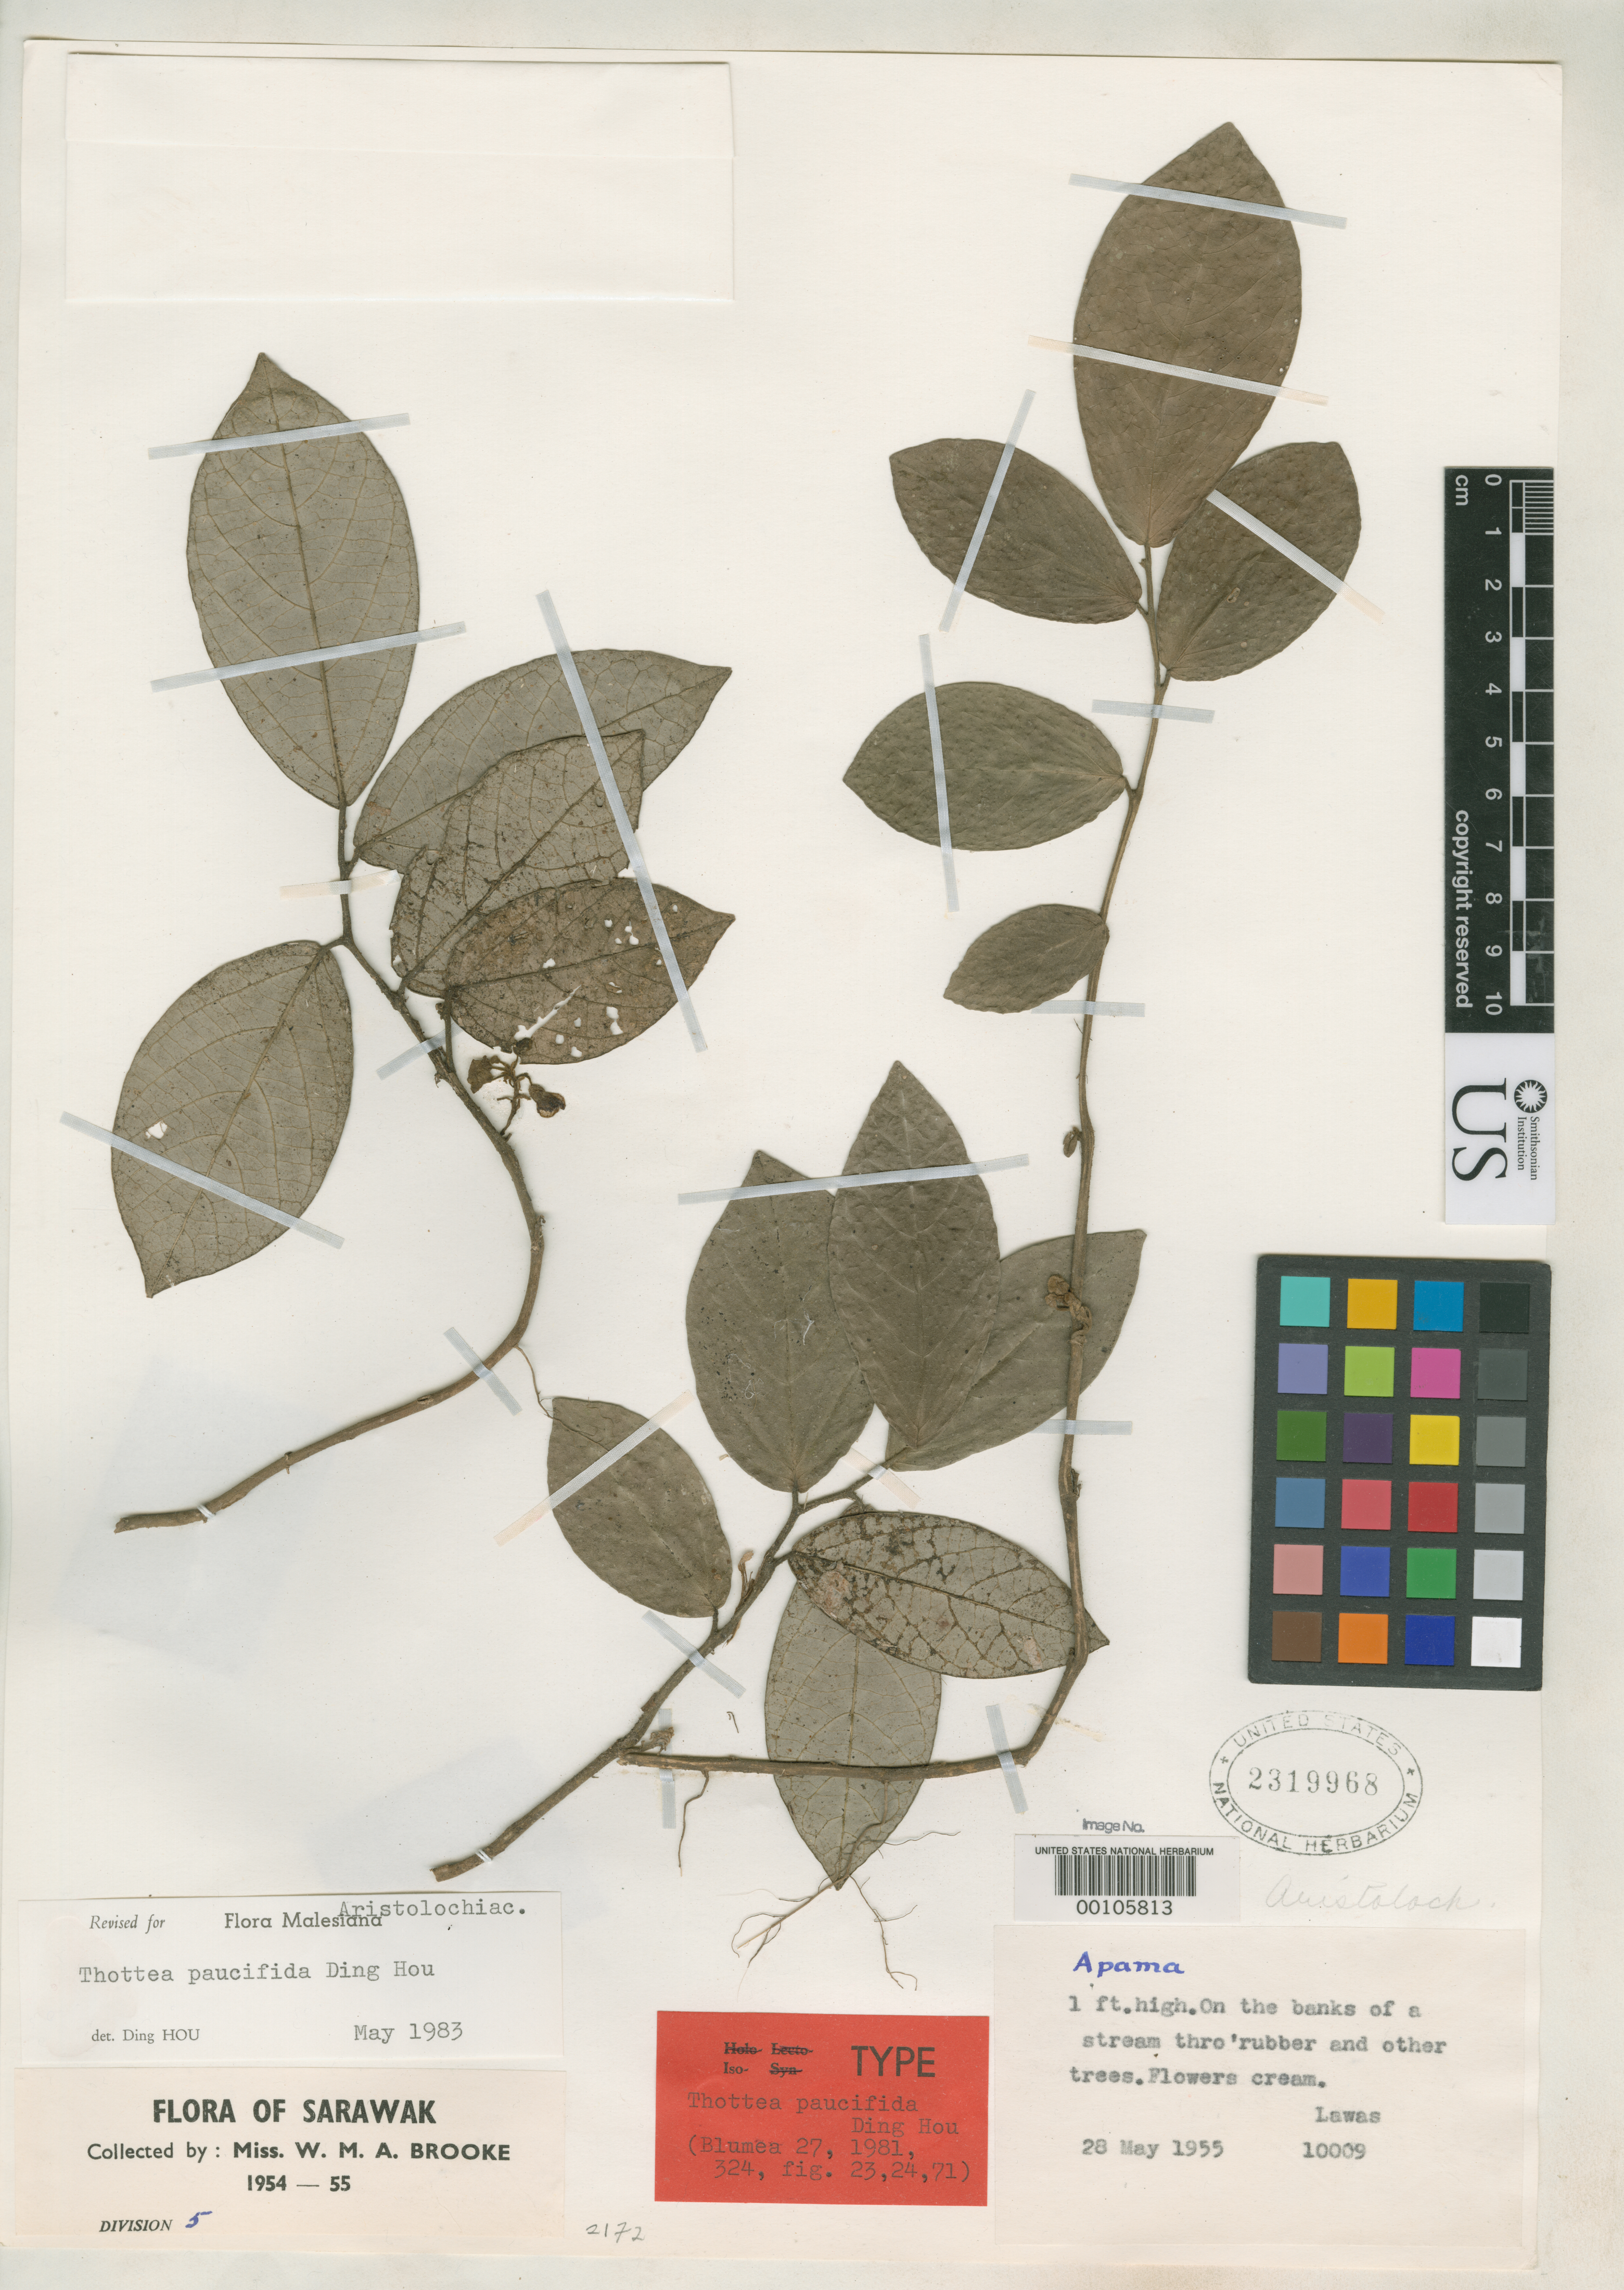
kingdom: Plantae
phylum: Tracheophyta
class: Magnoliopsida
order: Piperales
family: Aristolochiaceae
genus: Thottea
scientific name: Thottea paucifida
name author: Ding Hou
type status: Isotype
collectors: W. Brooke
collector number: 10009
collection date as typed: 28 May 1955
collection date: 1955-05-28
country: Malaysia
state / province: Sarawak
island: Borneo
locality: Lawas, 5th Division.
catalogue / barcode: US 2319968